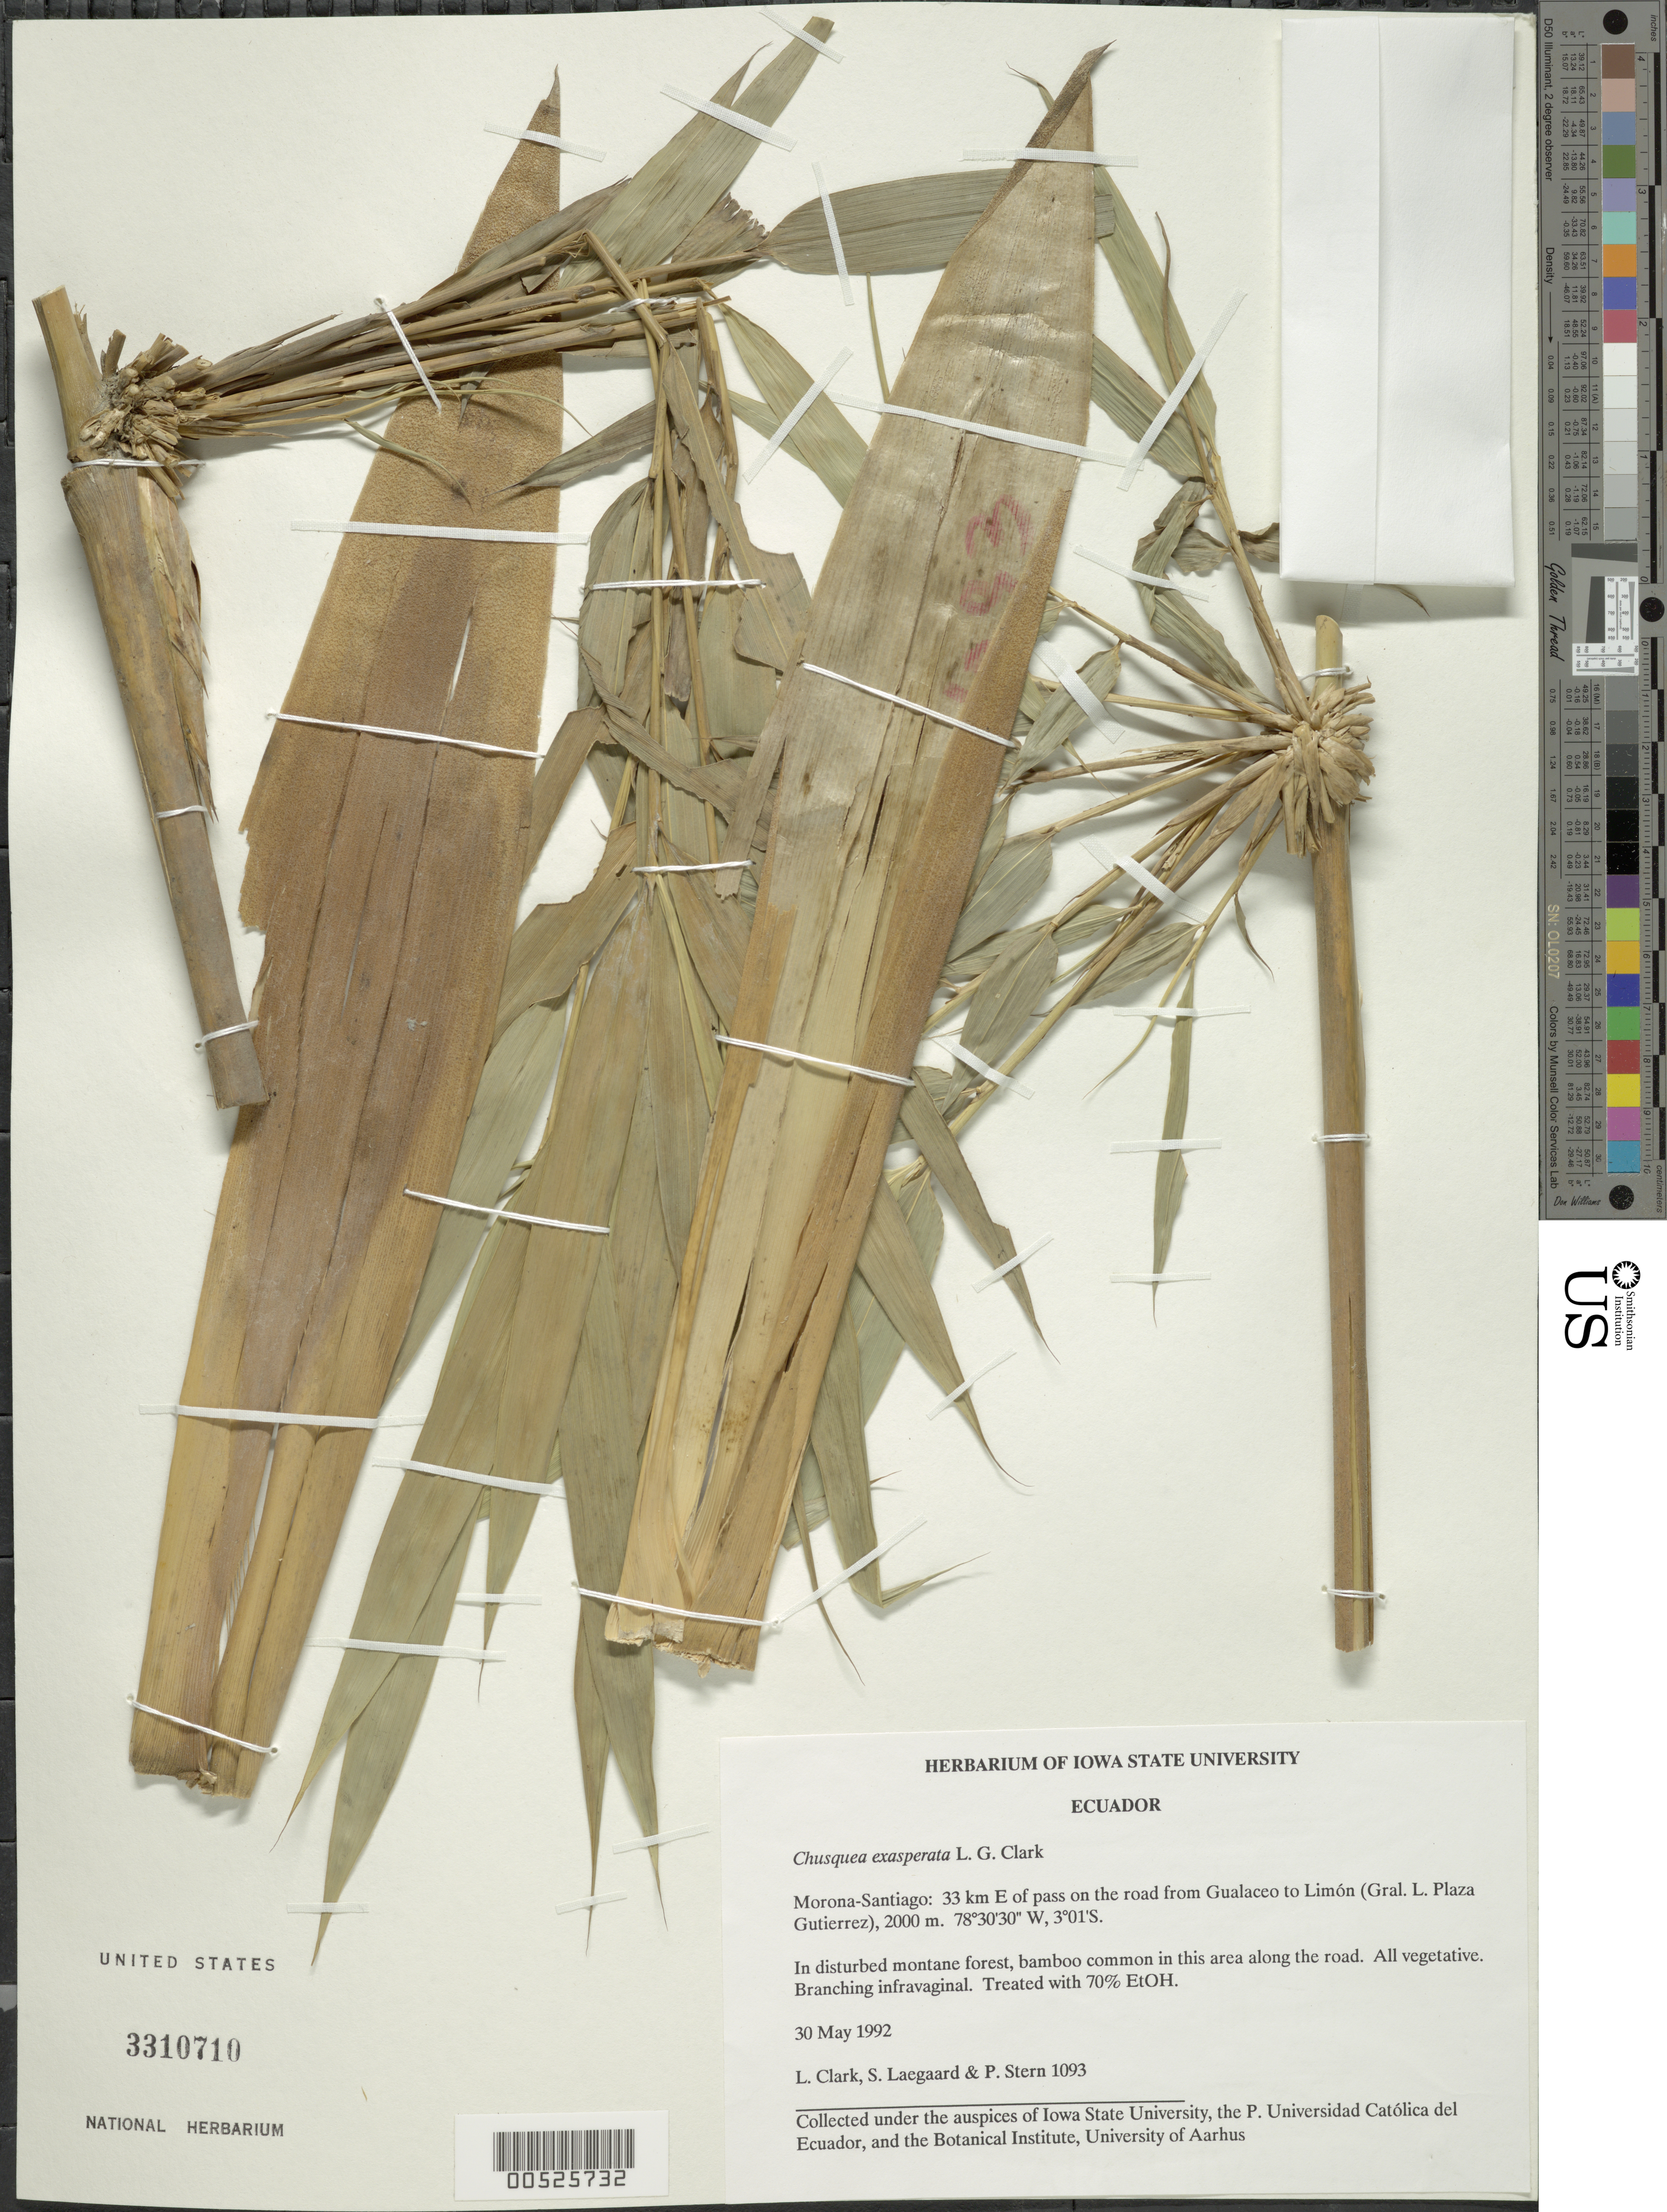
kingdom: Plantae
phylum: Tracheophyta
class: Liliopsida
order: Poales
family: Poaceae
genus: Chusquea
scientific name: Chusquea exasperata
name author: L.G. Clark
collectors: L. G. Clark, S. Lægaard & P. Stern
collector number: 1093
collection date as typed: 30 May 1992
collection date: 1992-05-30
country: Ecuador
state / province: Morona-Santiago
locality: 33 km E of Pass on the road the Gualaceo to Limon (Gral. l. plaza Gutierrez)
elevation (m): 2000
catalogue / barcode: US 3310710